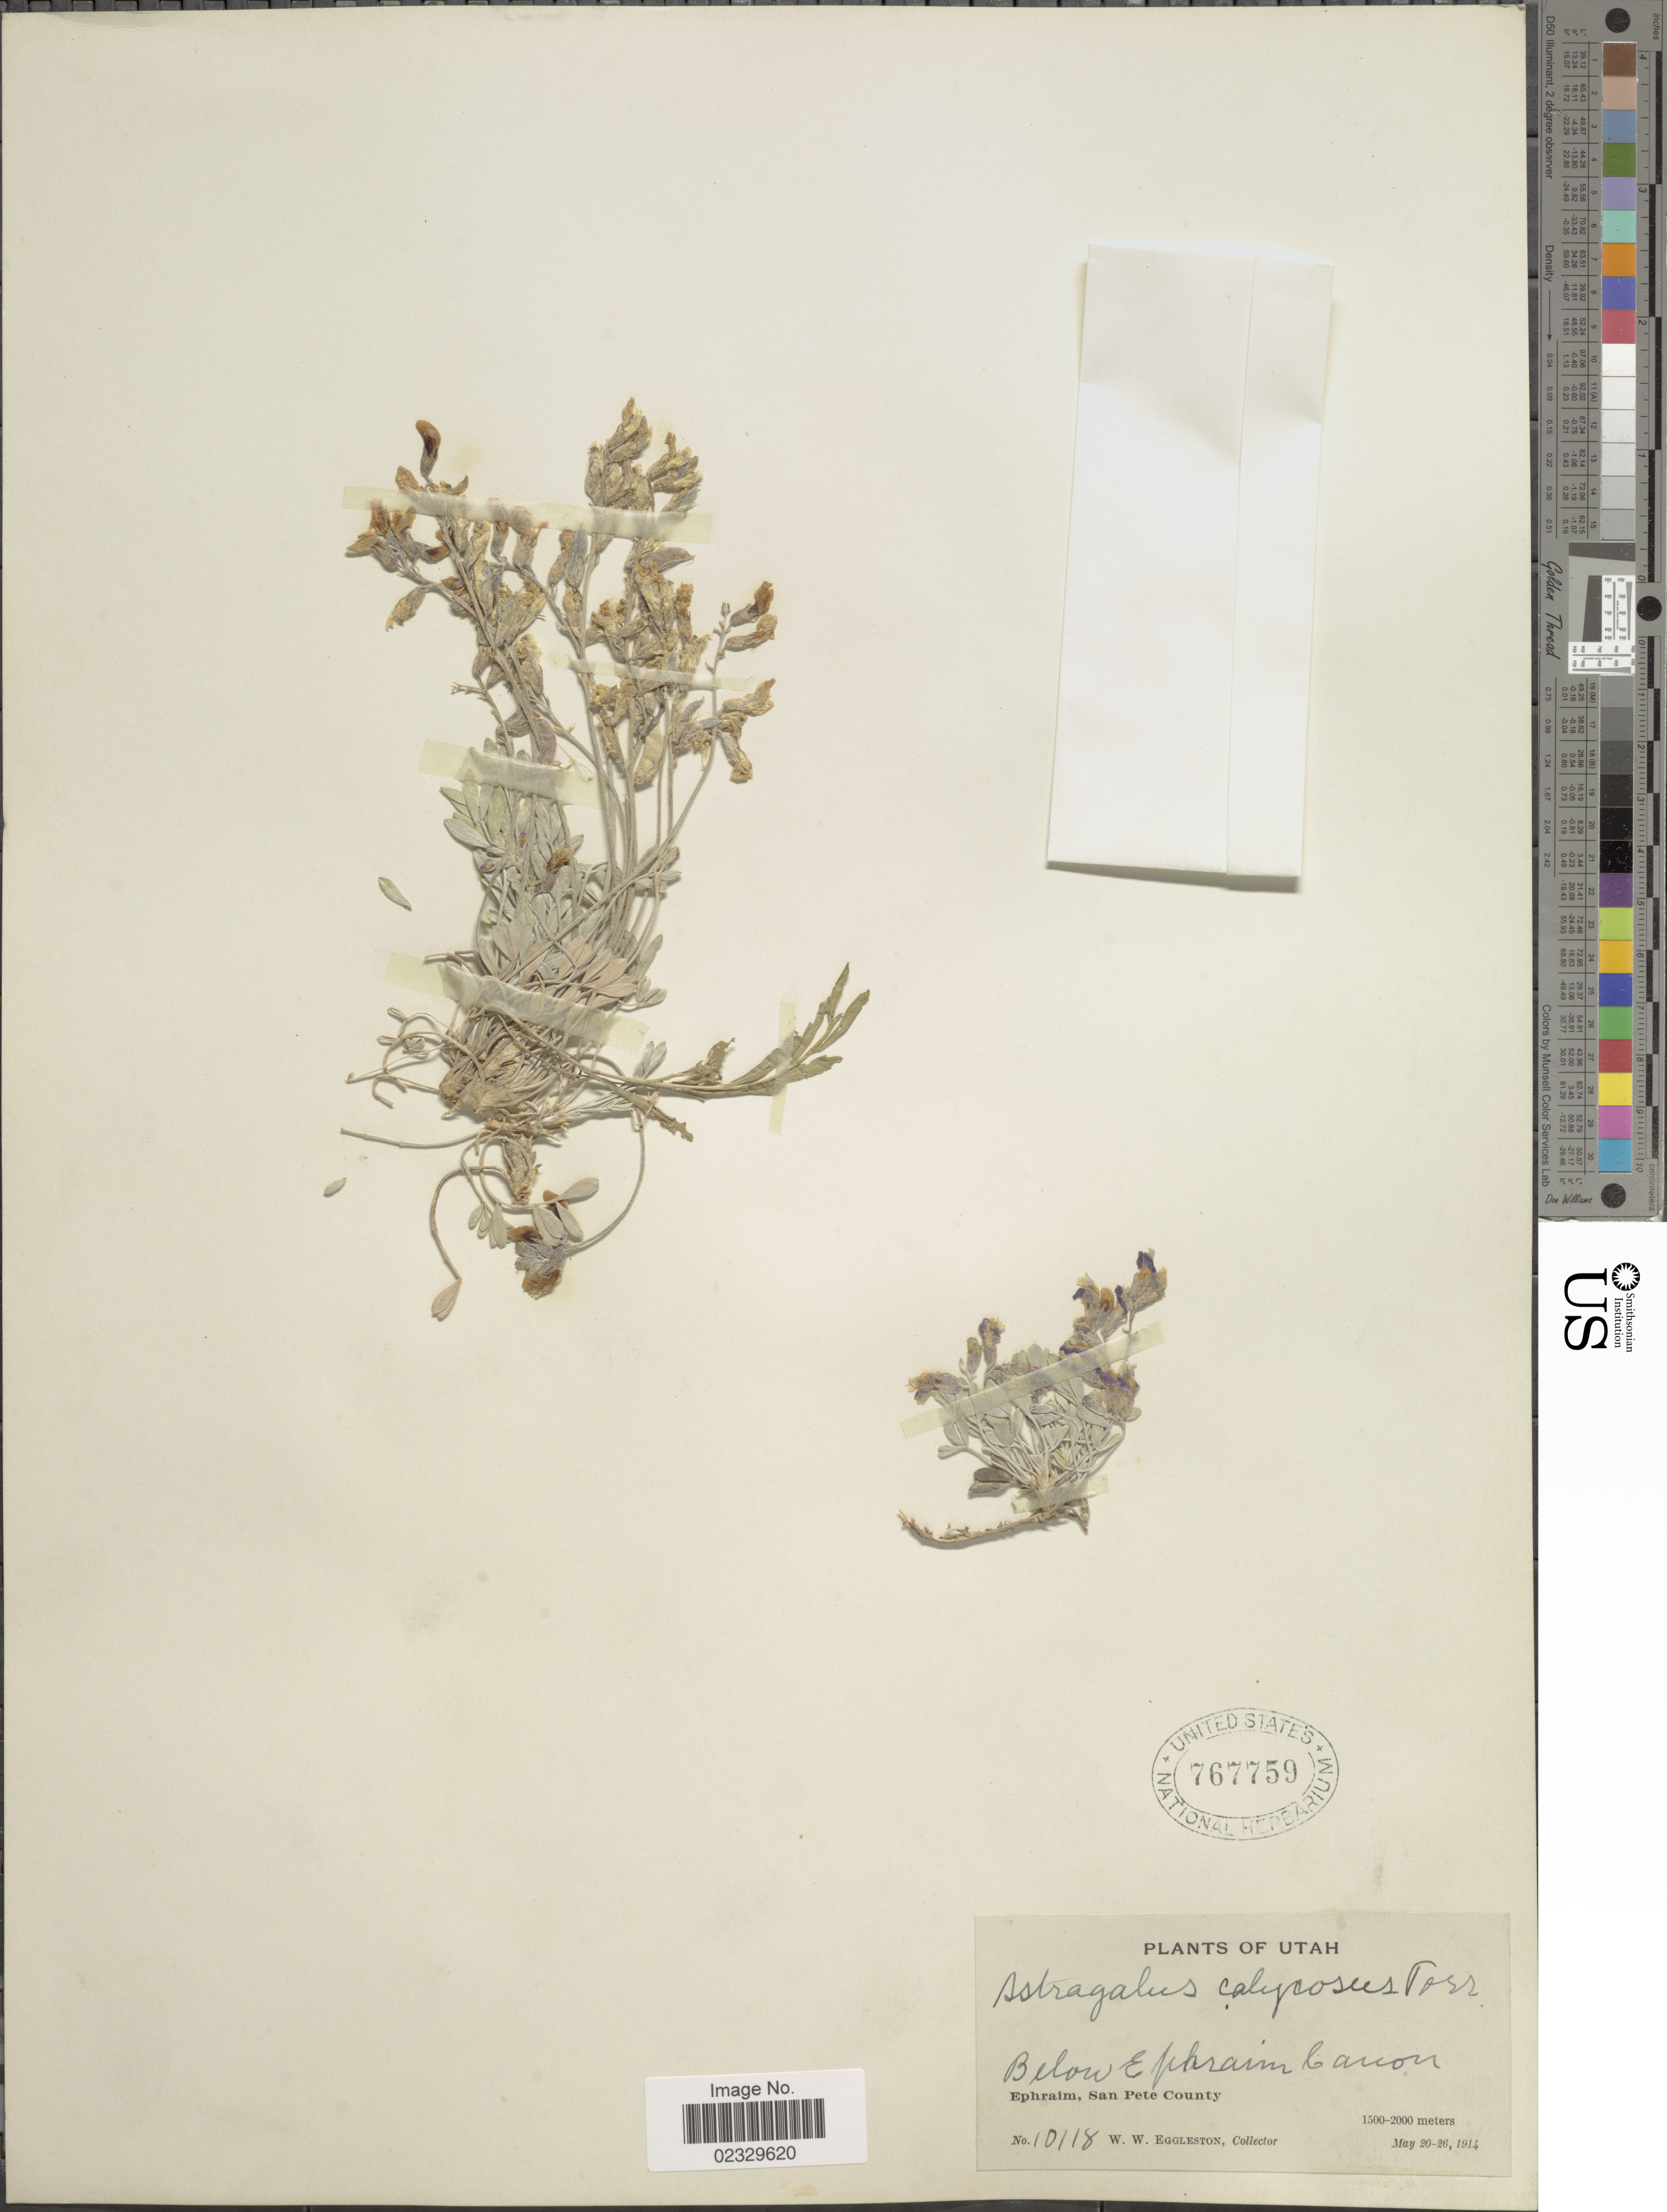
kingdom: Plantae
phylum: Tracheophyta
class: Magnoliopsida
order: Fabales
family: Fabaceae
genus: Astragalus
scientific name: Astragalus calycosus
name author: Torr. ex S. Watson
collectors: W. W. Eggleston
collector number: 10118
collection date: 1914-05-20/1914-05-26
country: United States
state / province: Utah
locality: Below Ephraim Canon. Ephraim, San Pete County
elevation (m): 1500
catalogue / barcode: US 767759